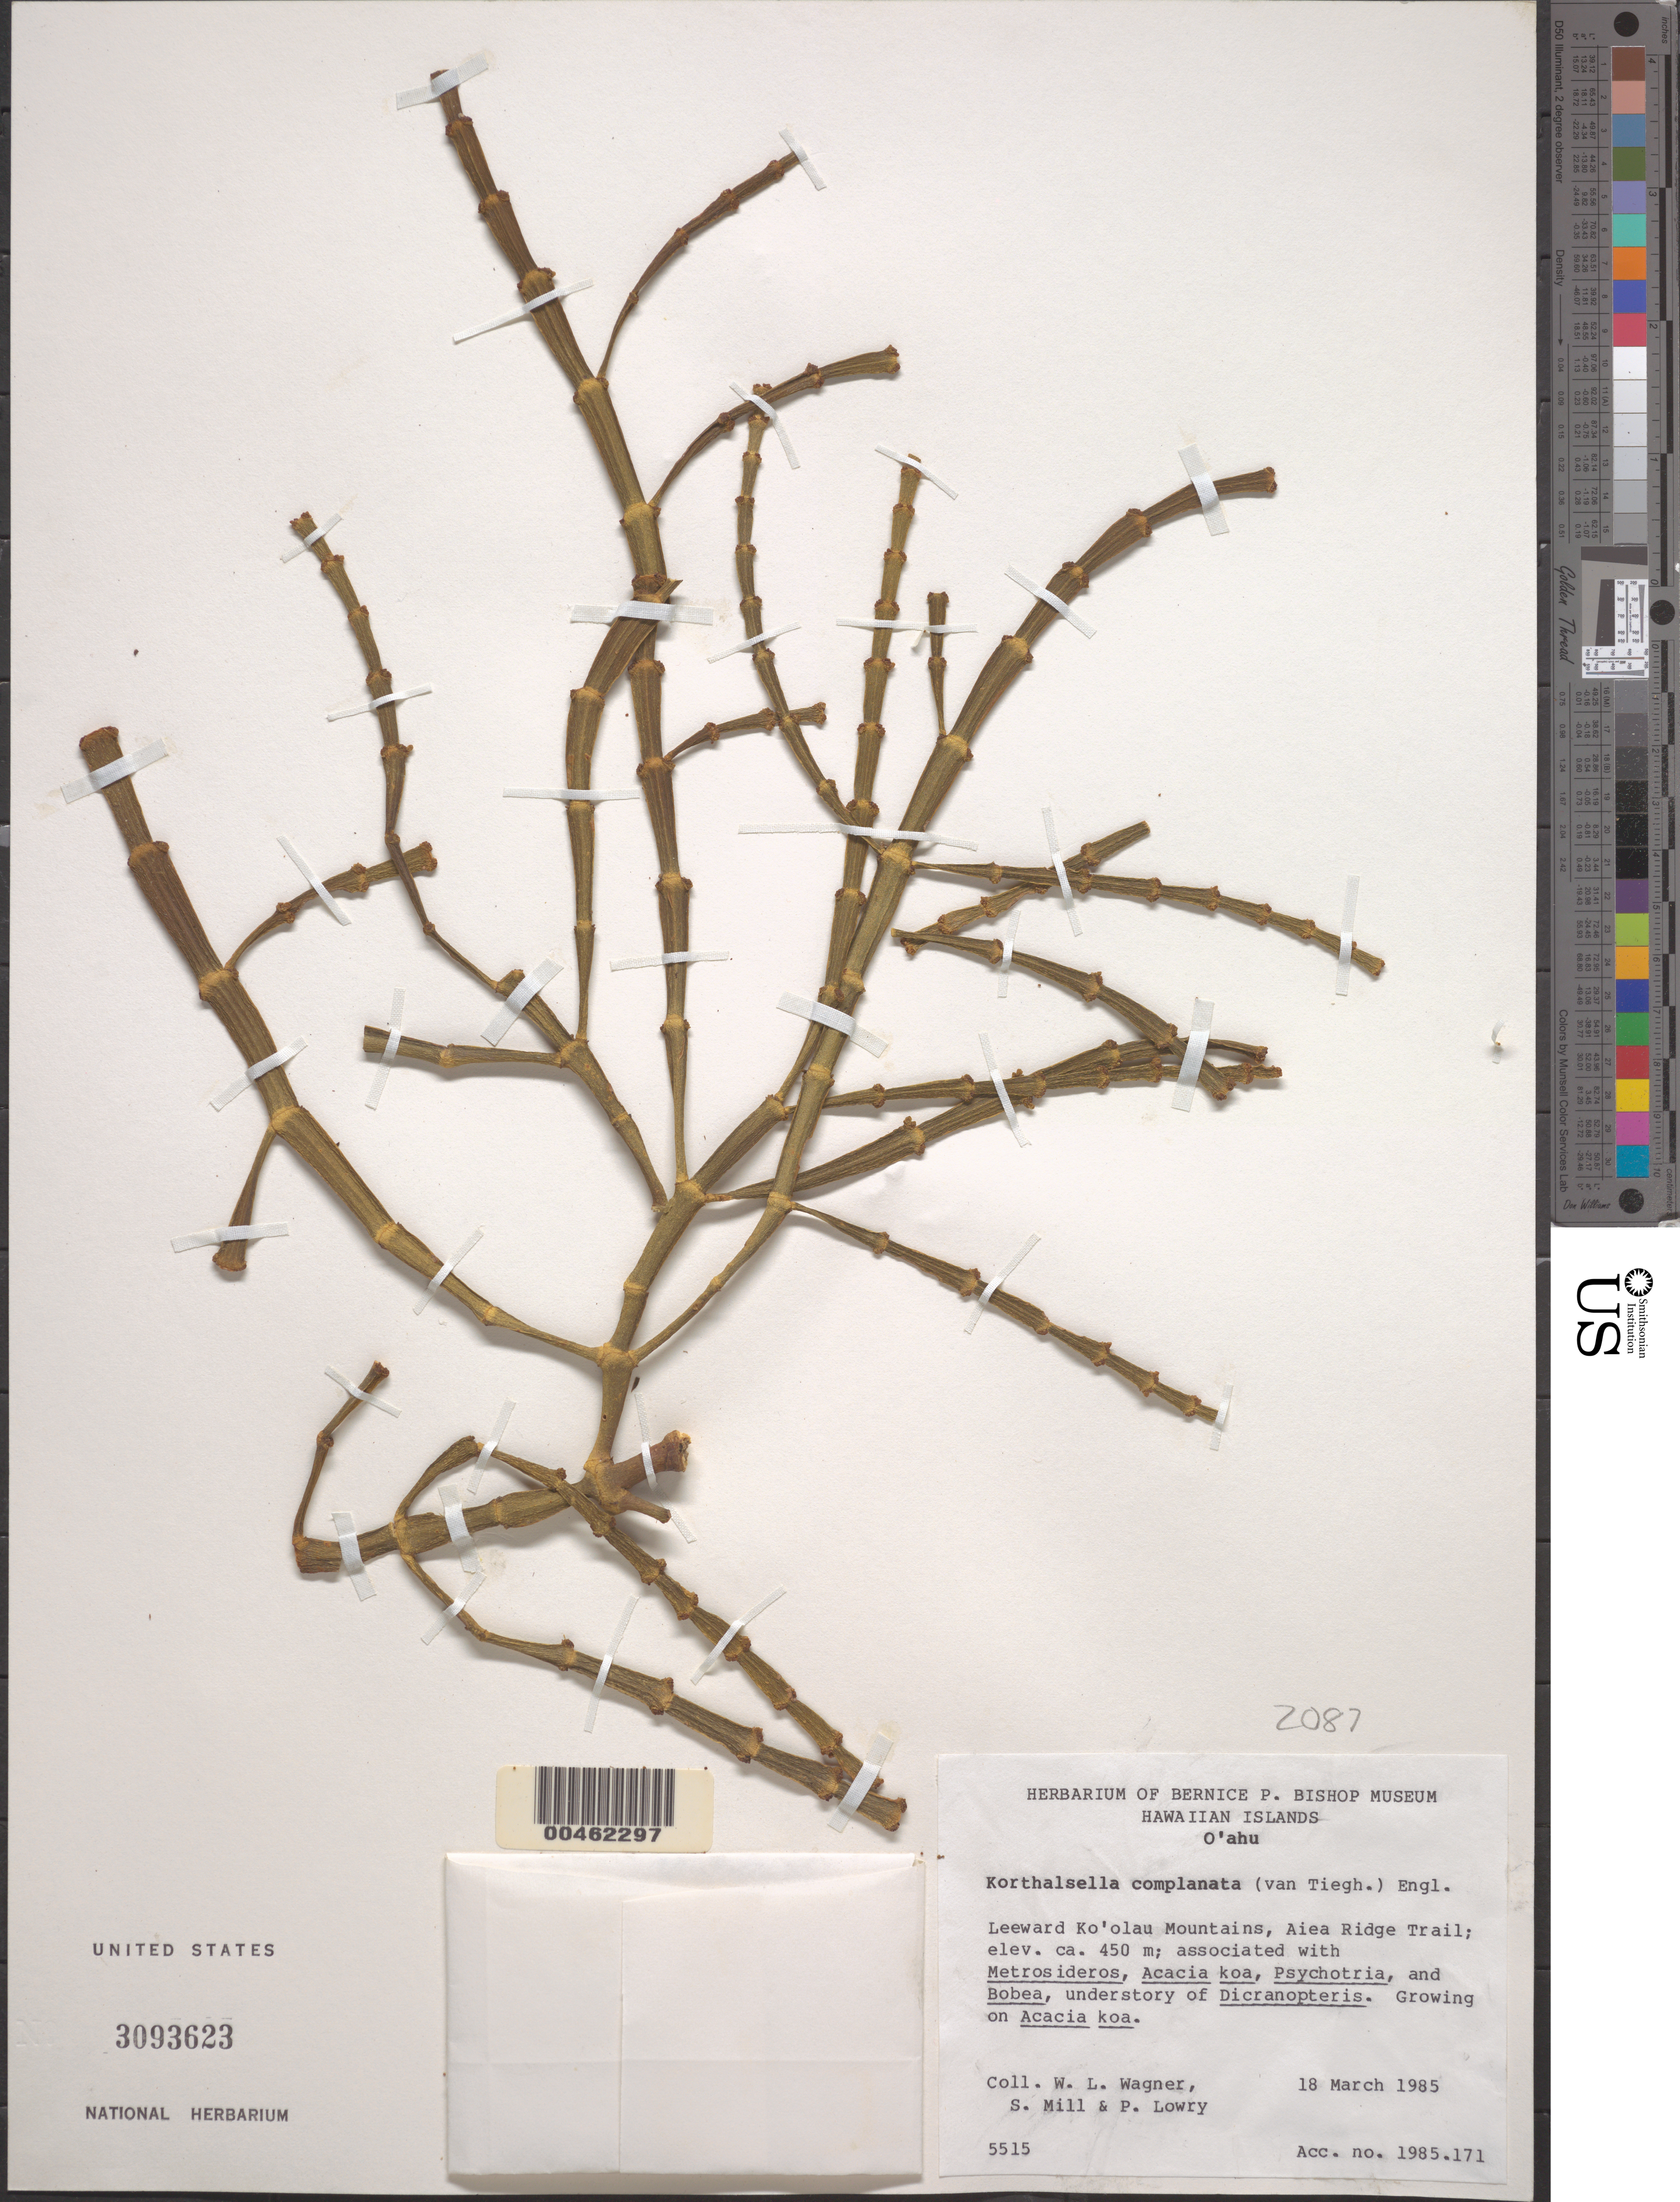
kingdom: Plantae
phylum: Tracheophyta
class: Magnoliopsida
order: Santalales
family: Viscaceae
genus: Korthalsella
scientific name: Korthalsella complanata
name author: (Tiegh.) Engl.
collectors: W. L. Wagner, S. W. Miller & P. P. Lowry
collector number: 5515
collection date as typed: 18 Mar 1985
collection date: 1985-03-18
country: United States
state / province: Hawaii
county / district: Honolulu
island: Oahu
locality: Leeward Ko'olau Mts., Aiea Ridge Trail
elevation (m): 450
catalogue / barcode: US 3093623